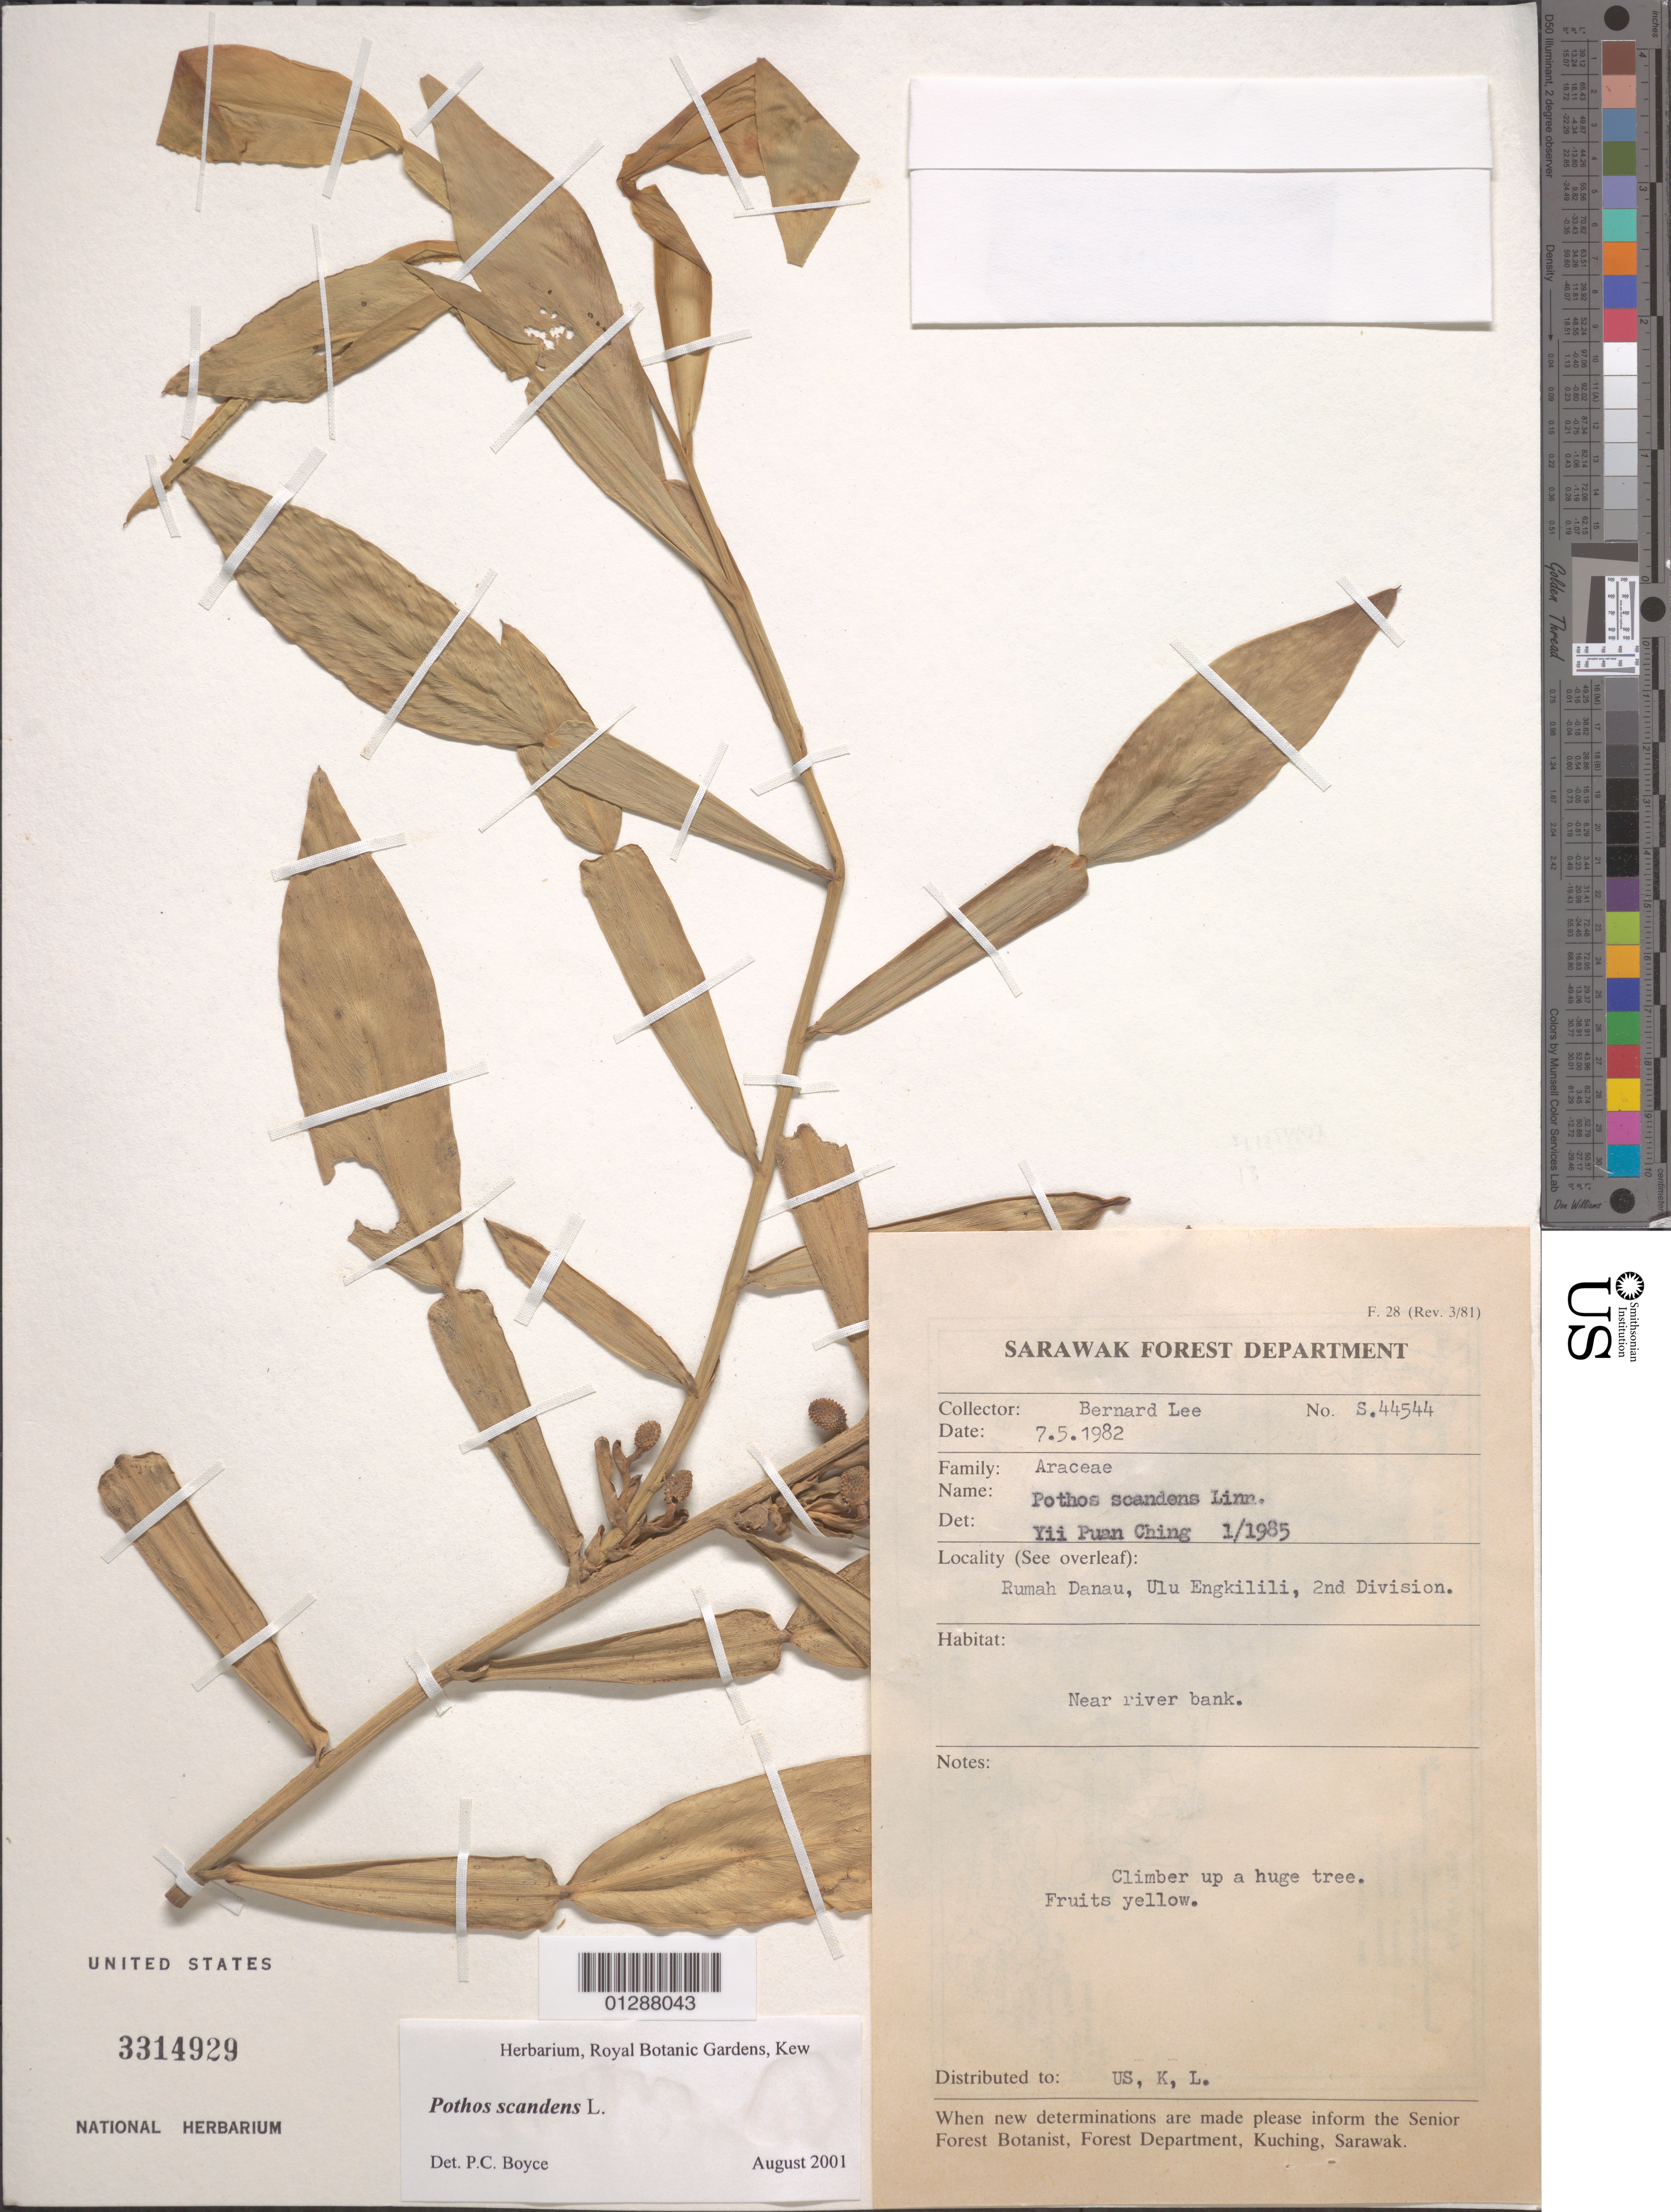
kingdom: Plantae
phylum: Tracheophyta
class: Liliopsida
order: Alismatales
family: Araceae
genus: Pothos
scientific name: Pothos scandens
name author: L.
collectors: B. Lee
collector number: S44544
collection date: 1982-05-07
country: Malaysia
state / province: Sarawak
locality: Rumah Danau, Ulu Engkilili, 2nd Division. Near river bank.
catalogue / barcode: US 3314929